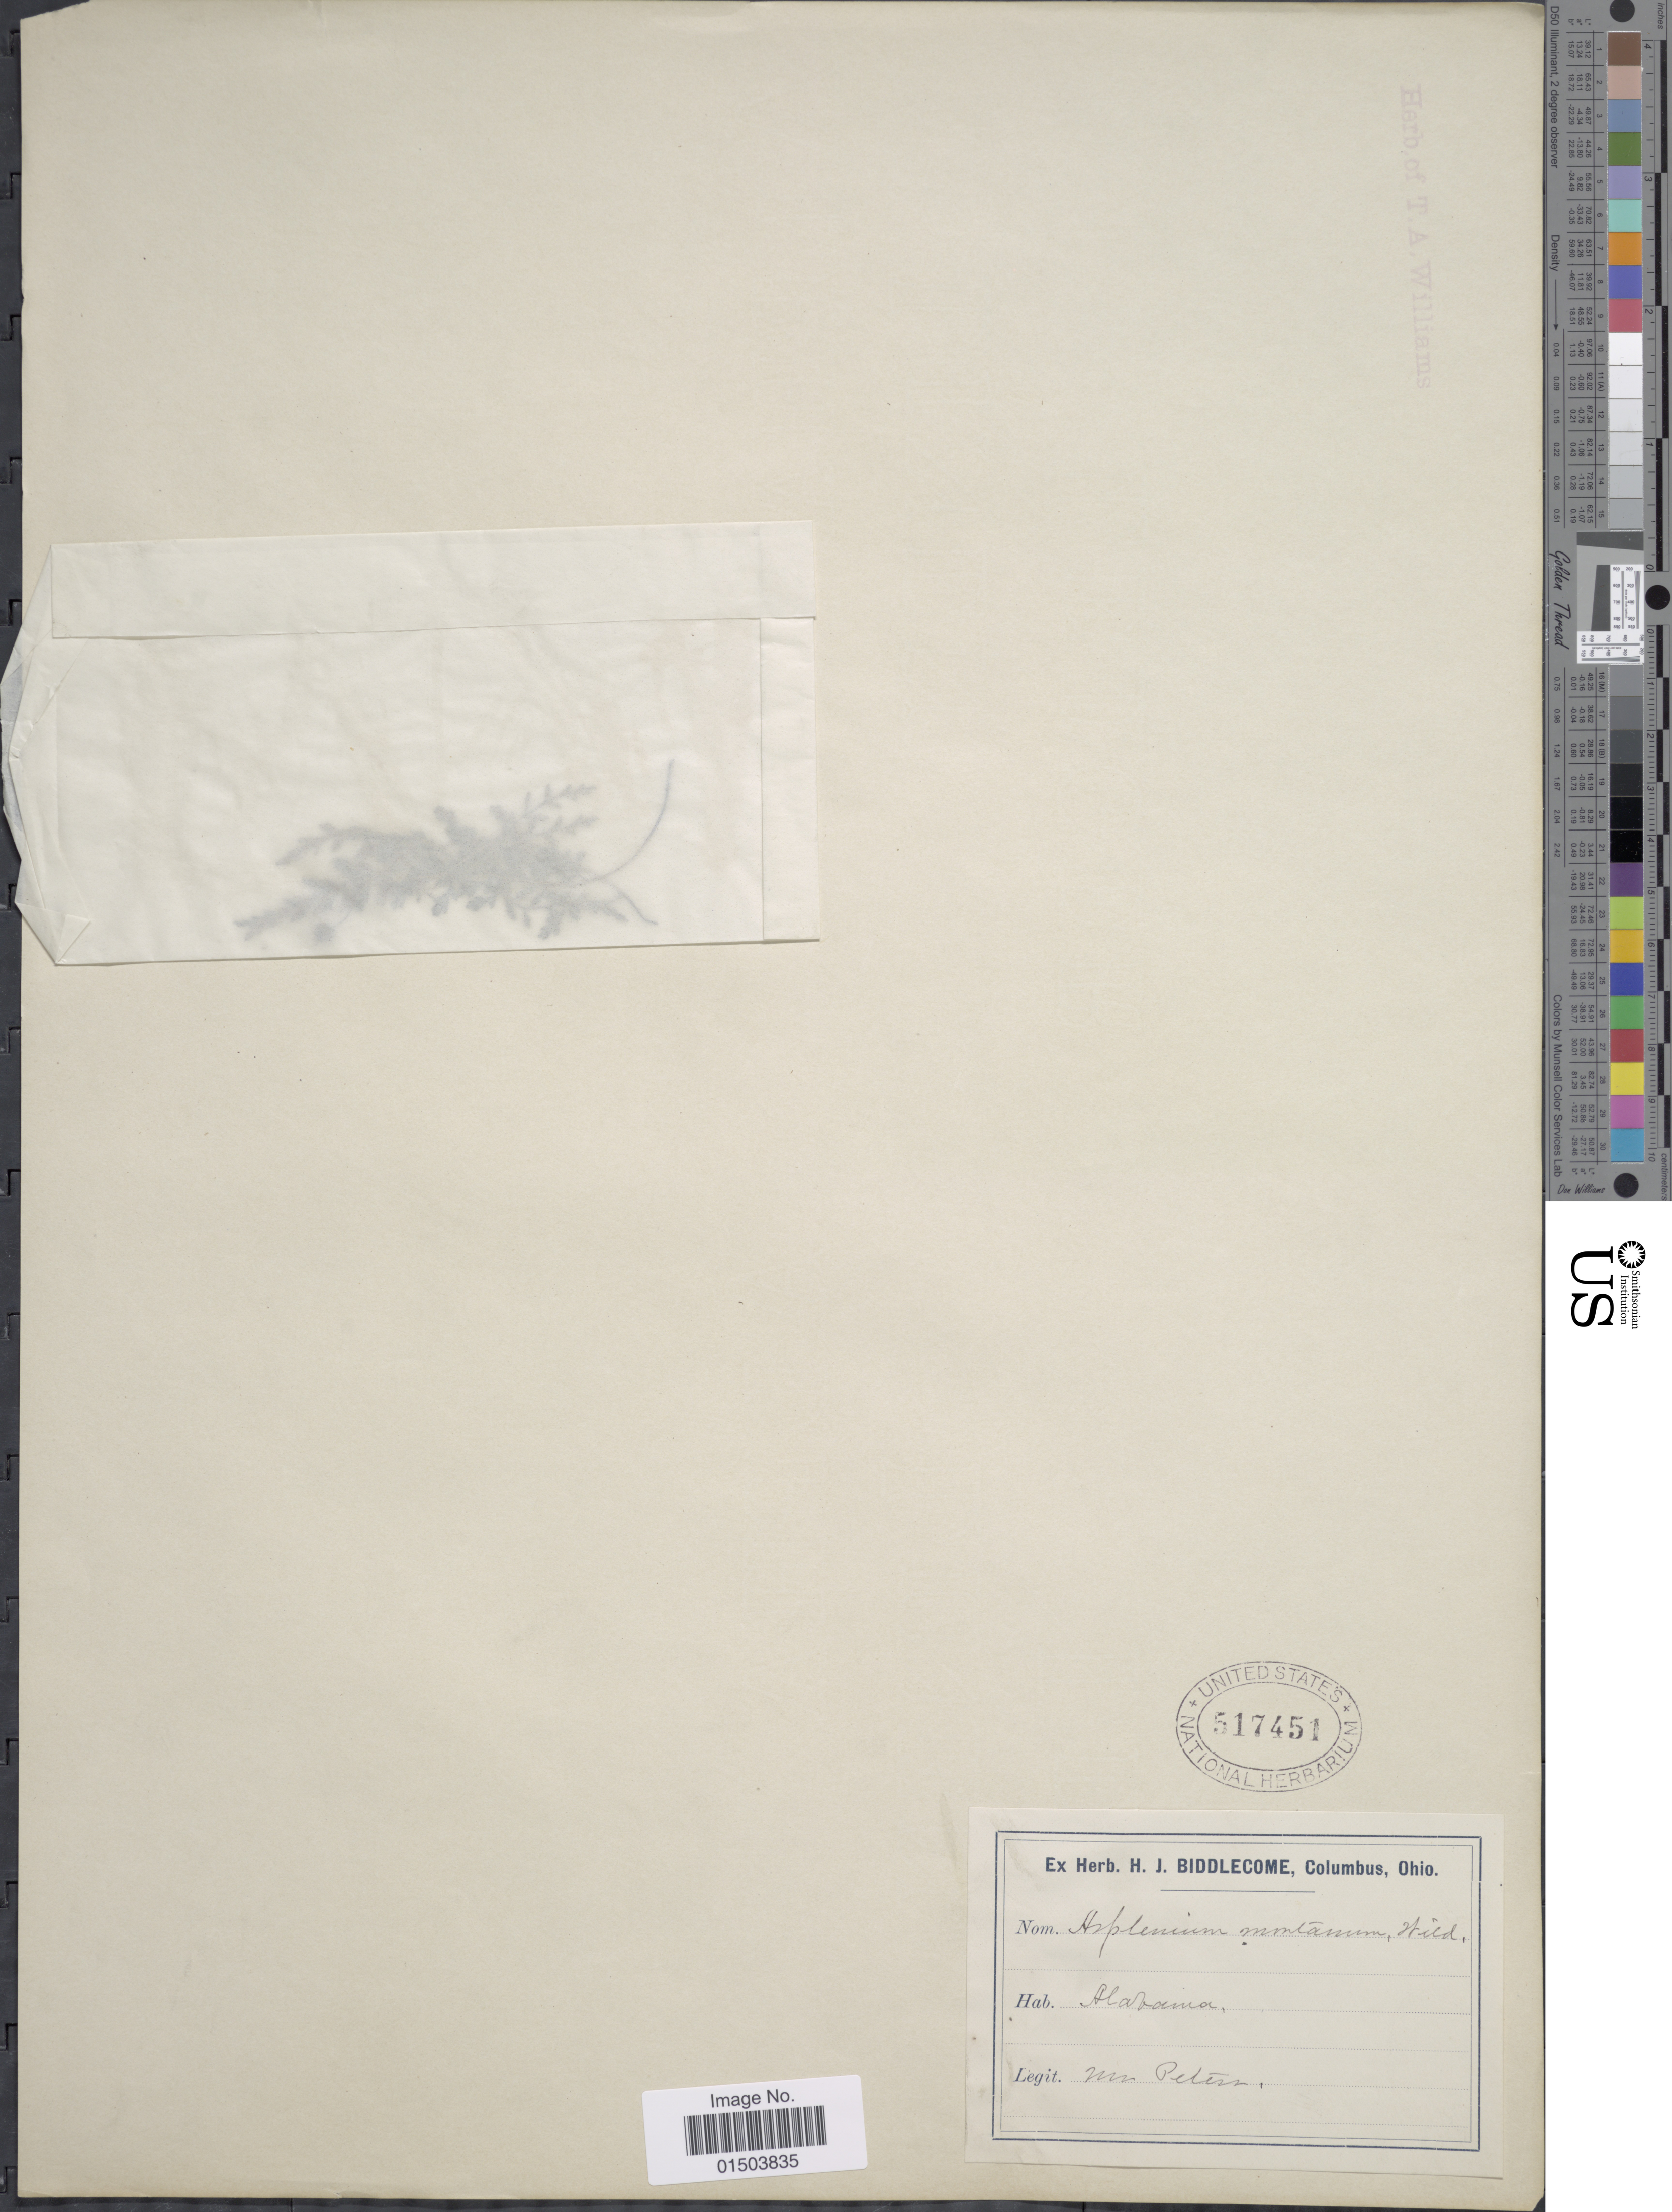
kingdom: Plantae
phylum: Tracheophyta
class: Polypodiopsida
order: Polypodiales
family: Aspleniaceae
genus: Asplenium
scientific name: Asplenium montanum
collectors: -. Peters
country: United States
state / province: Alabama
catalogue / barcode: US 517451